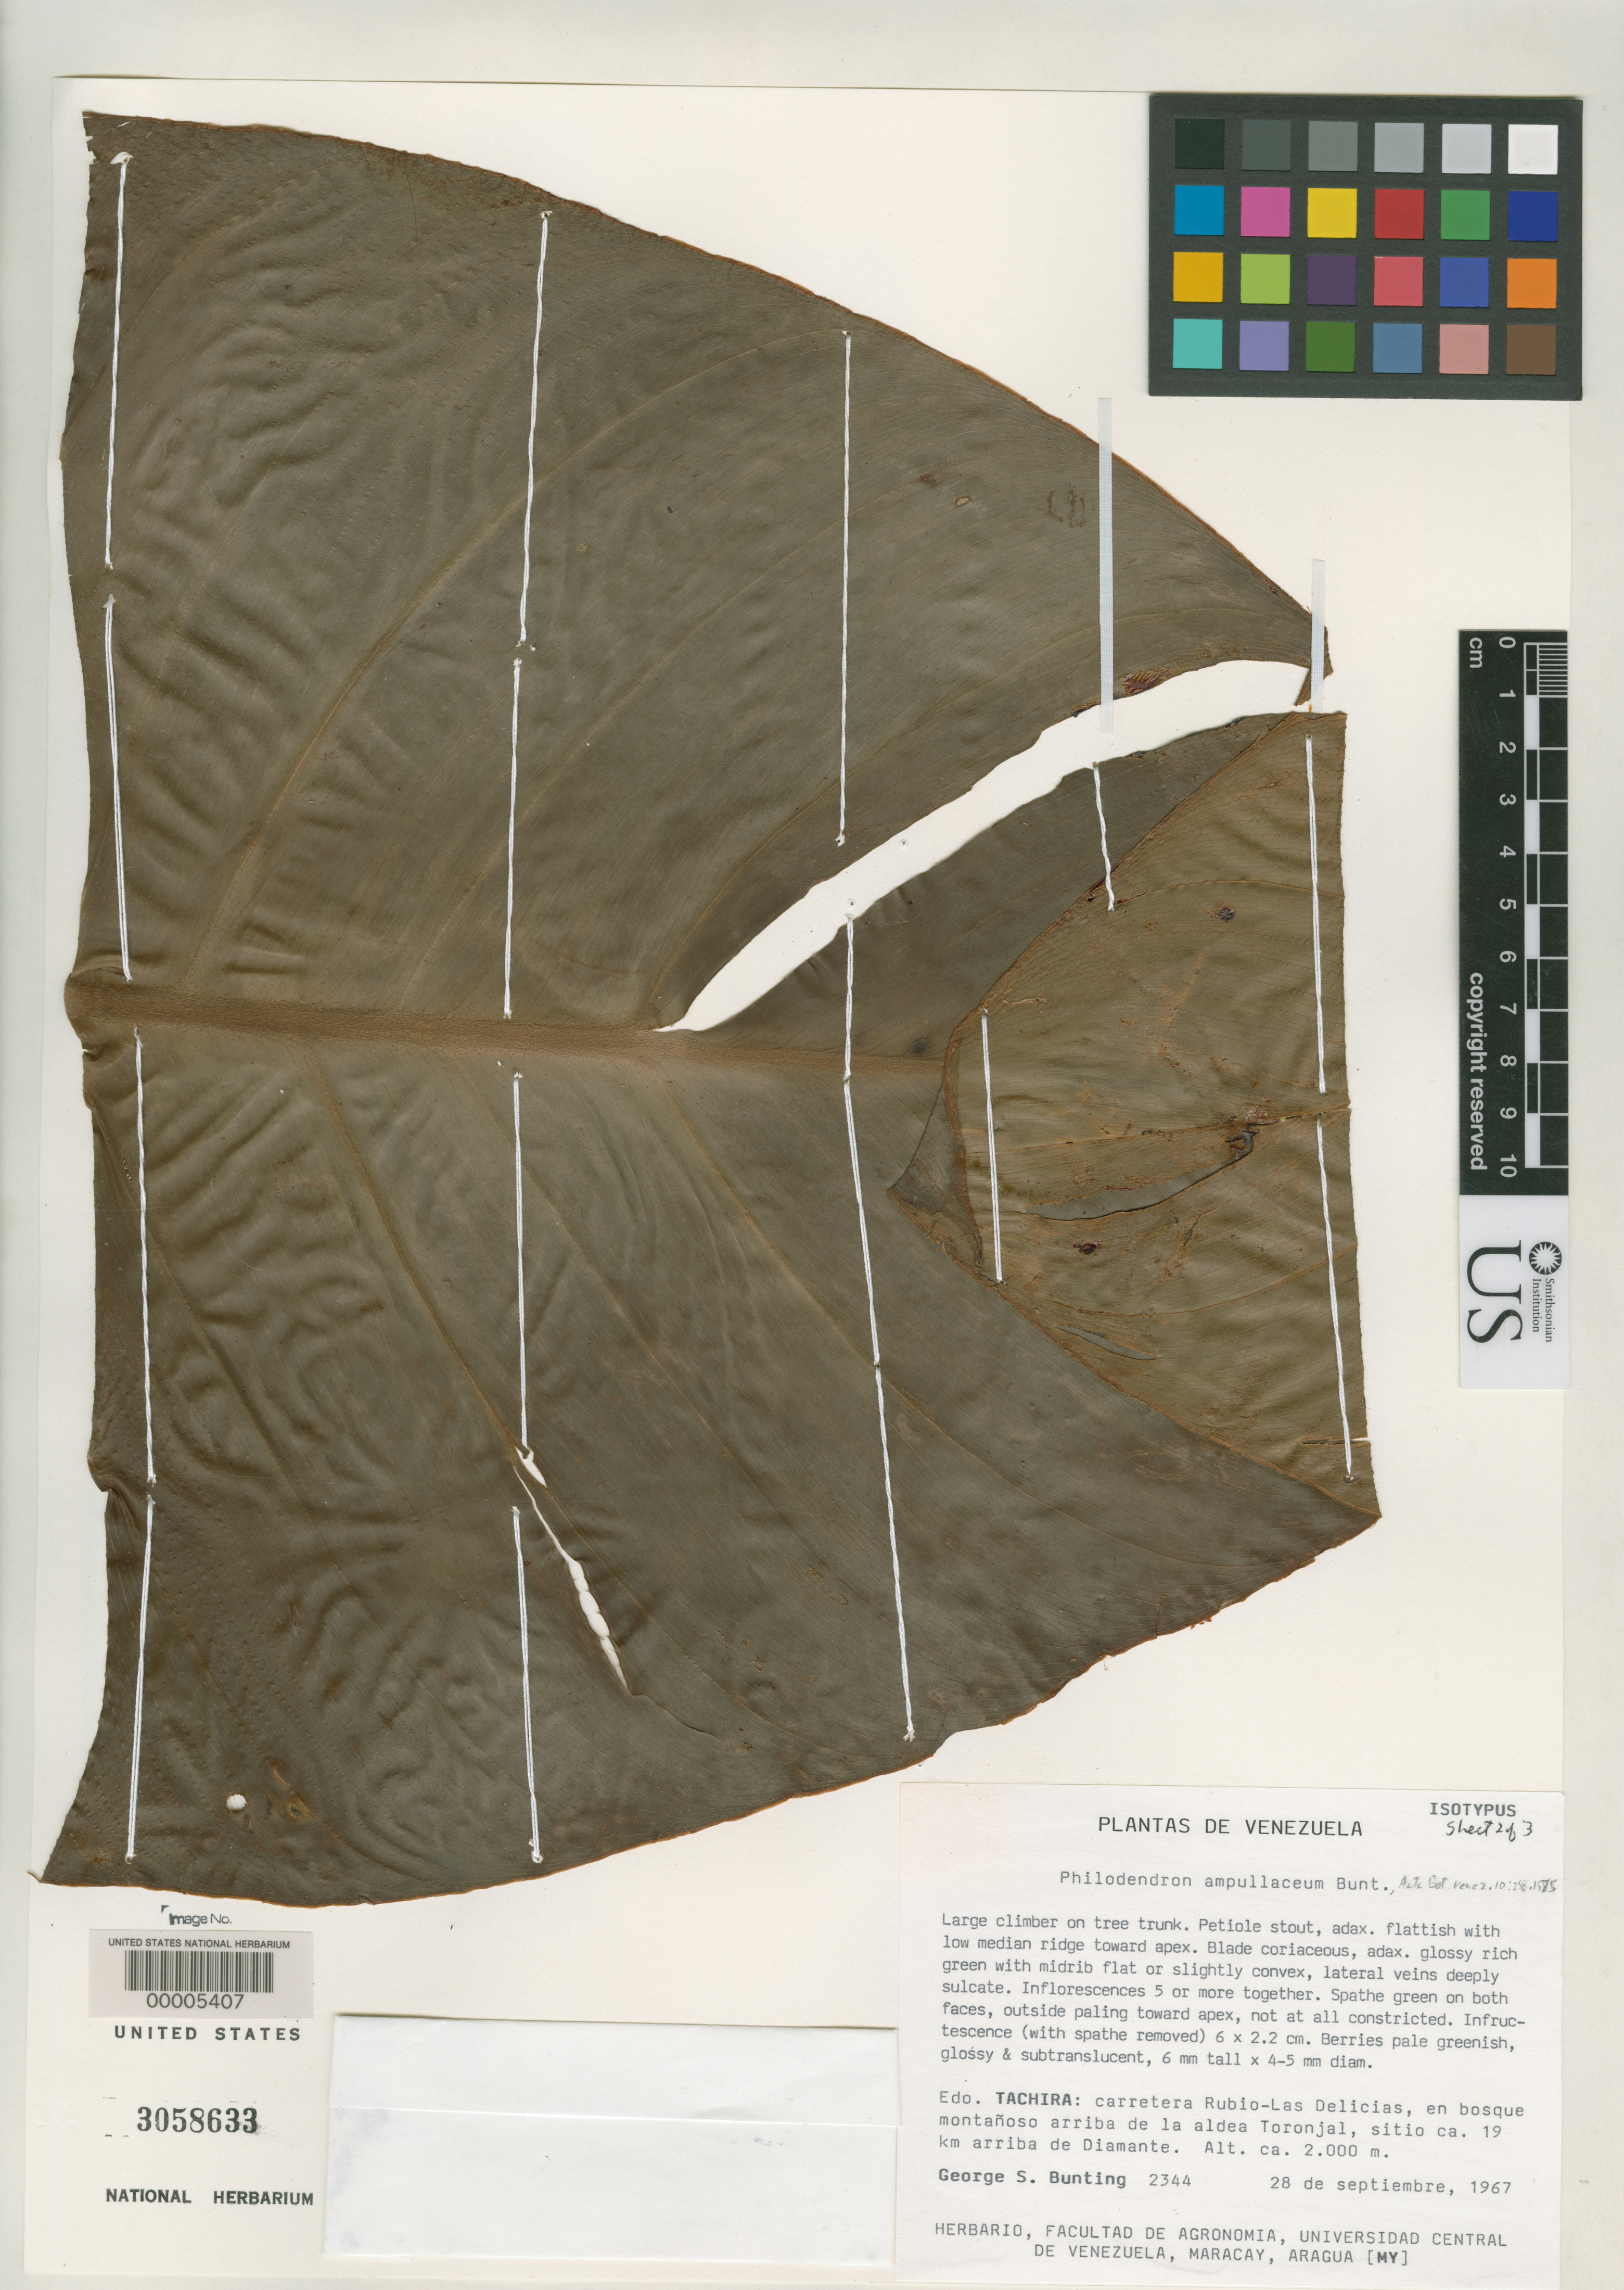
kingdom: Plantae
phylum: Tracheophyta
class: Liliopsida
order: Alismatales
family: Araceae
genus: Philodendron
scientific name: Philodendron ampullaceum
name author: G.S. Bunting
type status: Isotype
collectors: G. S. Bunting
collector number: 2344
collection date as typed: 28 Sep 1967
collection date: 1967-09-28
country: Venezuela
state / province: Tachira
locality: Rubio - Las Delicias rd, above Toronjal, 19km above Diamante.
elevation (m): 2000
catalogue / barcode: US 3058633